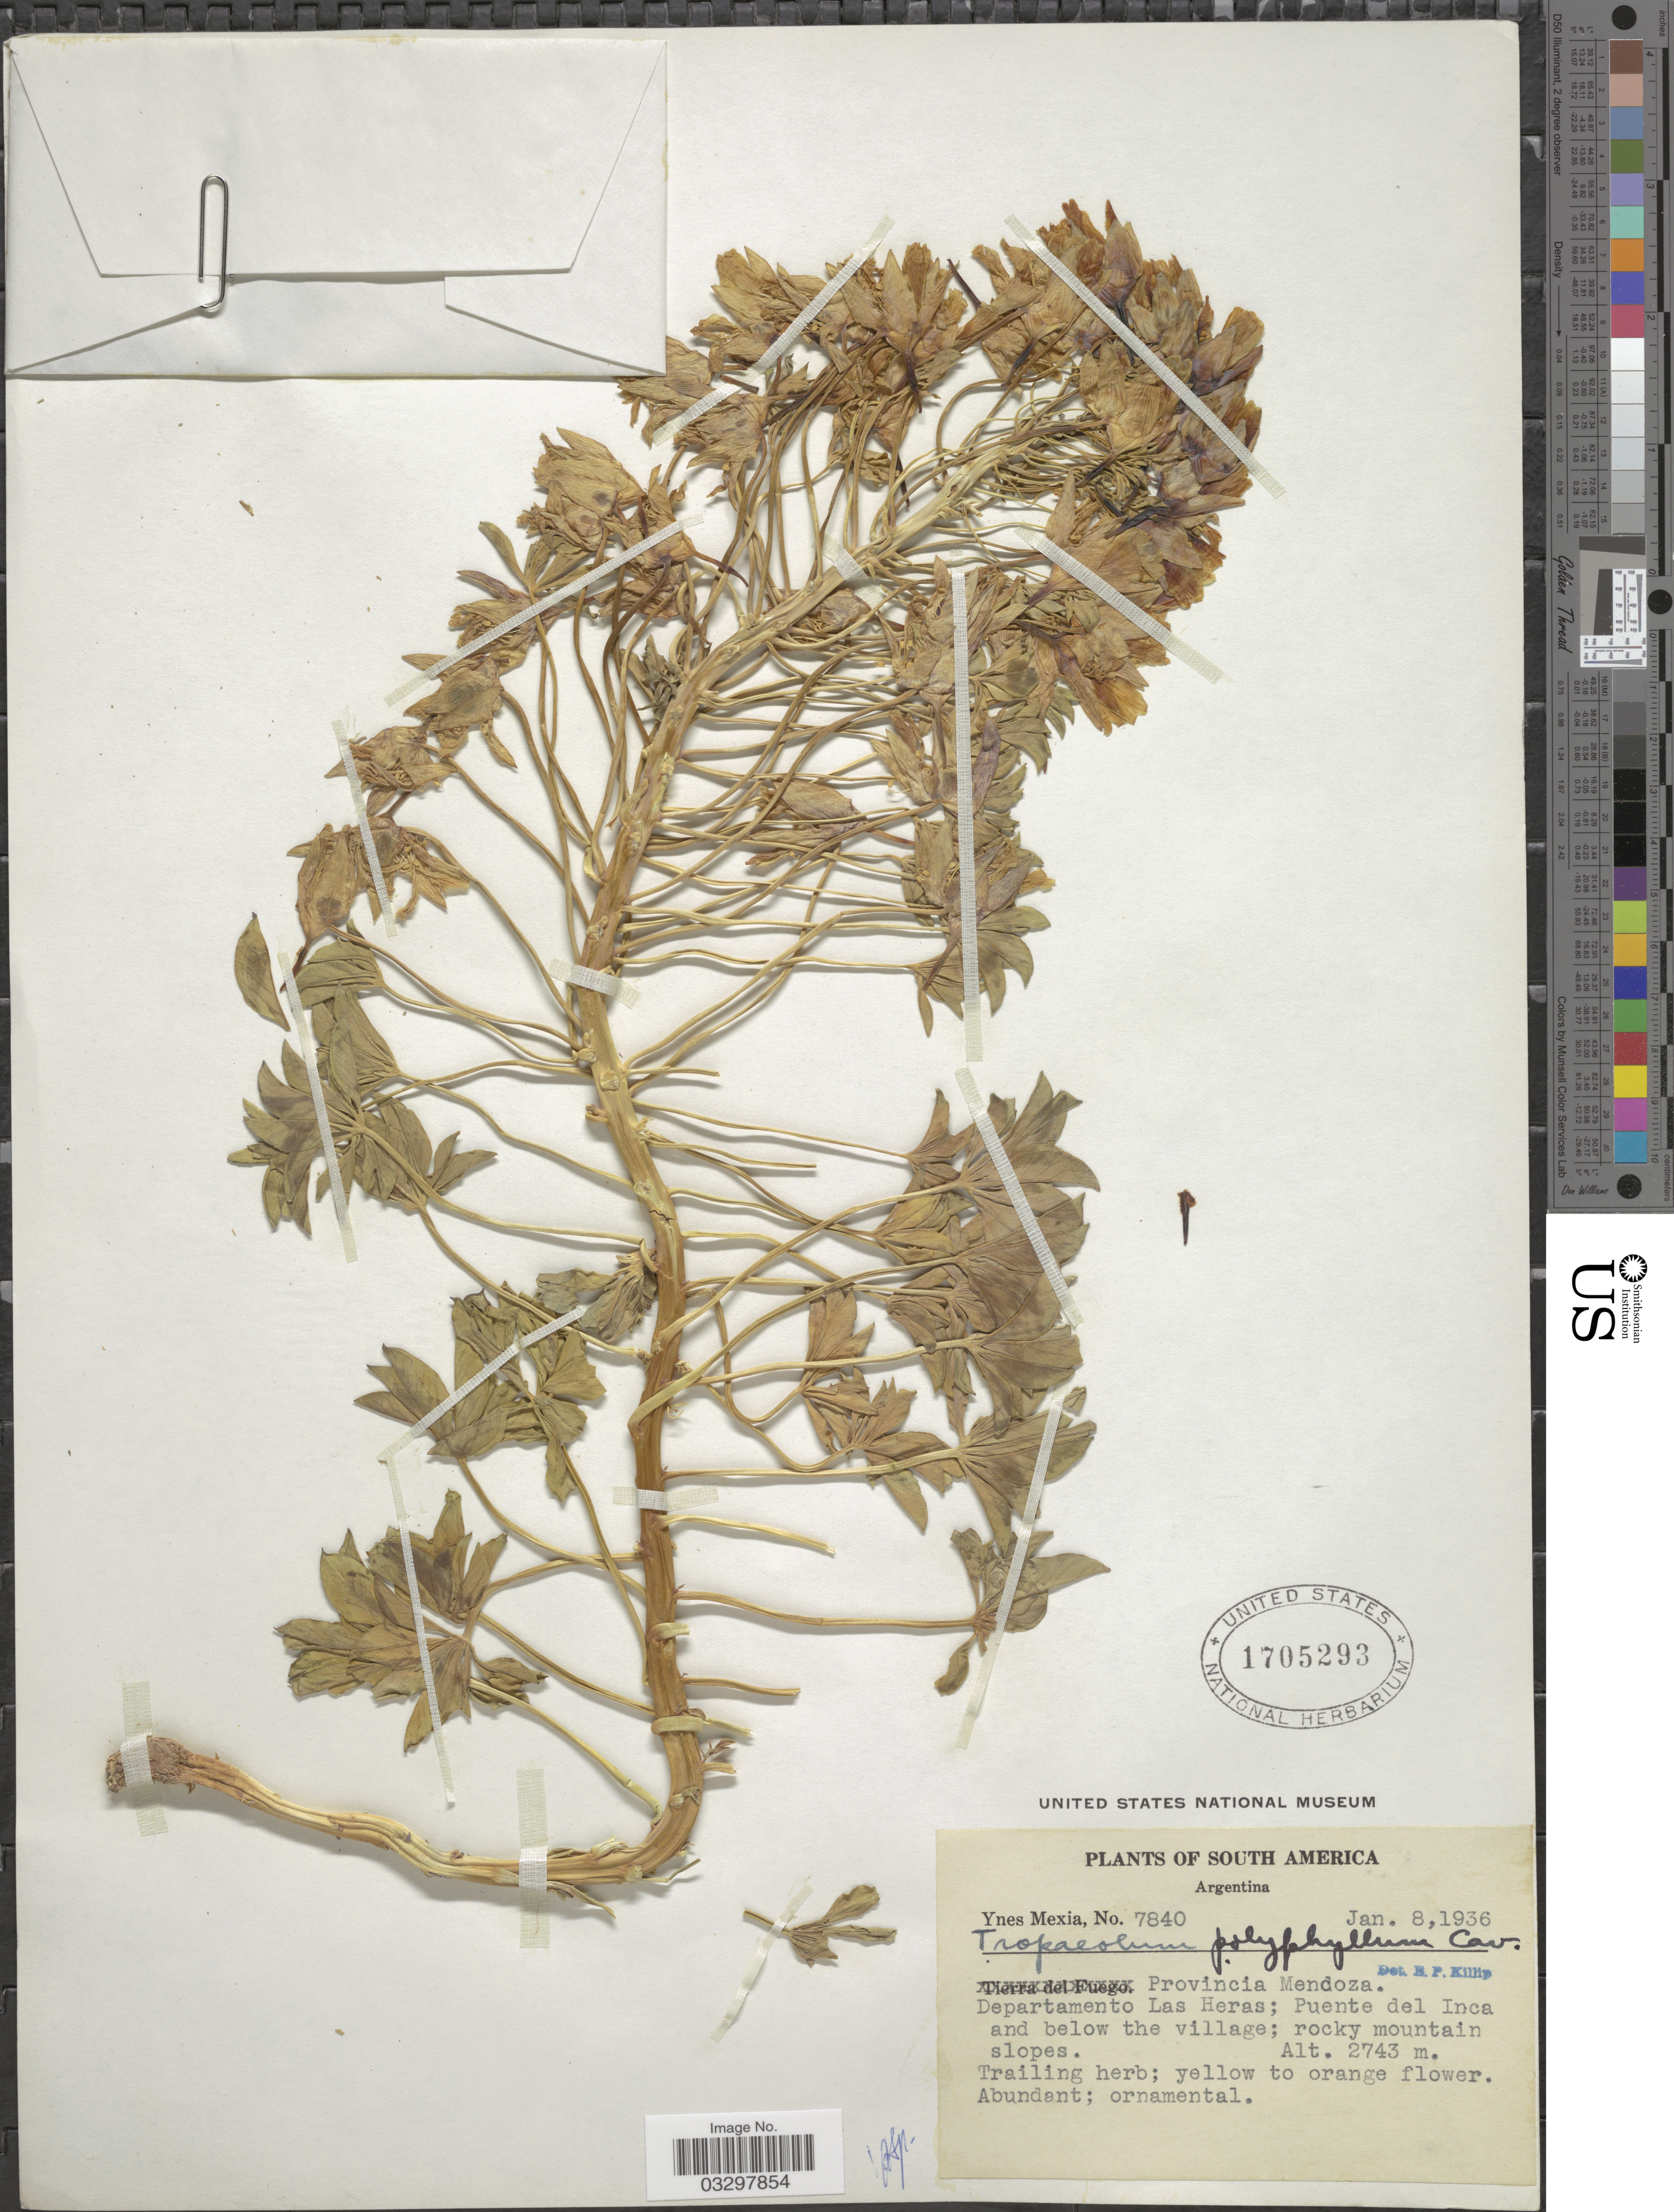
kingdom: Plantae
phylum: Tracheophyta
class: Magnoliopsida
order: Brassicales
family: Tropaeolaceae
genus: Tropaeolum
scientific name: Tropaeolum polyphyllum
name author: Cav.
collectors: Y. Mexia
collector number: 7840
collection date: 1936-01-08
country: Argentina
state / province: Mendoza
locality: Departamento Las Heras; Puente del Inca and below the village.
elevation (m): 2743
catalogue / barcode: US 1705293